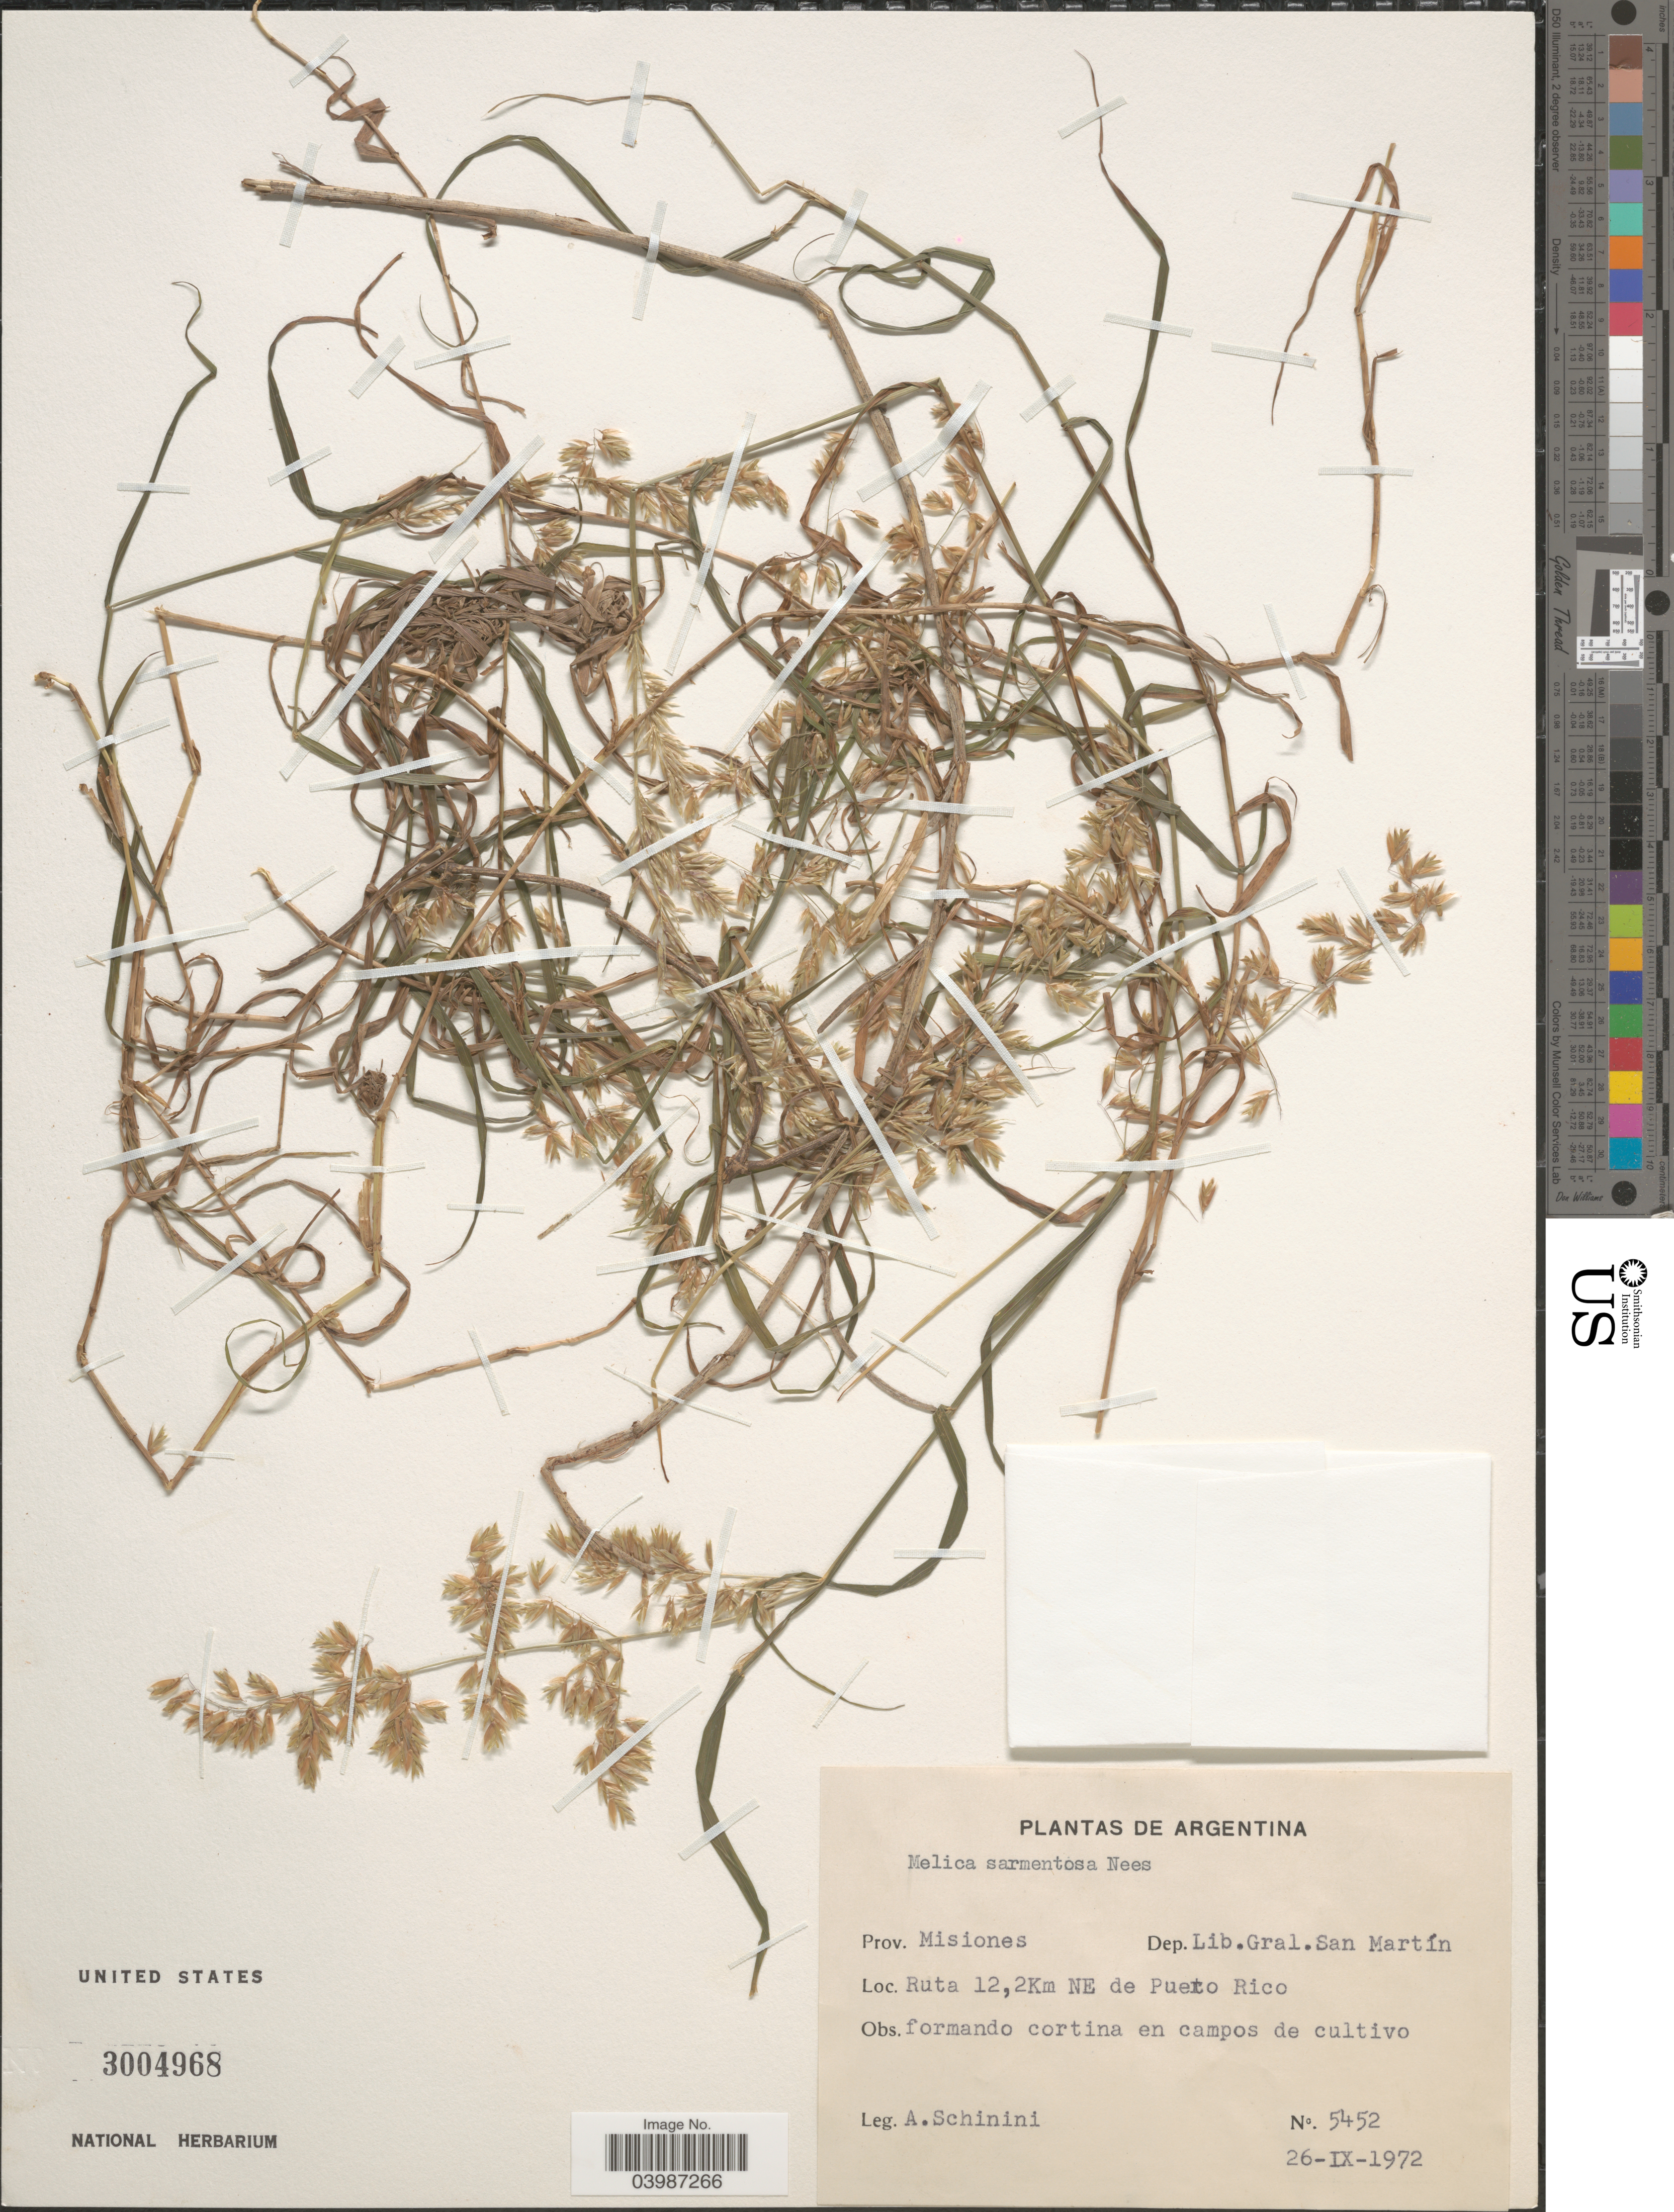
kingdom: Plantae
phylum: Tracheophyta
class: Liliopsida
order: Poales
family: Poaceae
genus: Melica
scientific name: Melica sarmentosa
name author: Nees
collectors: A. Schinini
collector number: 5452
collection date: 1972-09-26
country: Argentina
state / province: Misiones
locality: Dep. Lib. Gral. San Martín. Ruta 12,2Km NE de Puerto Rico. Formando cortina en campos de cultivo.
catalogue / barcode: US 3004968